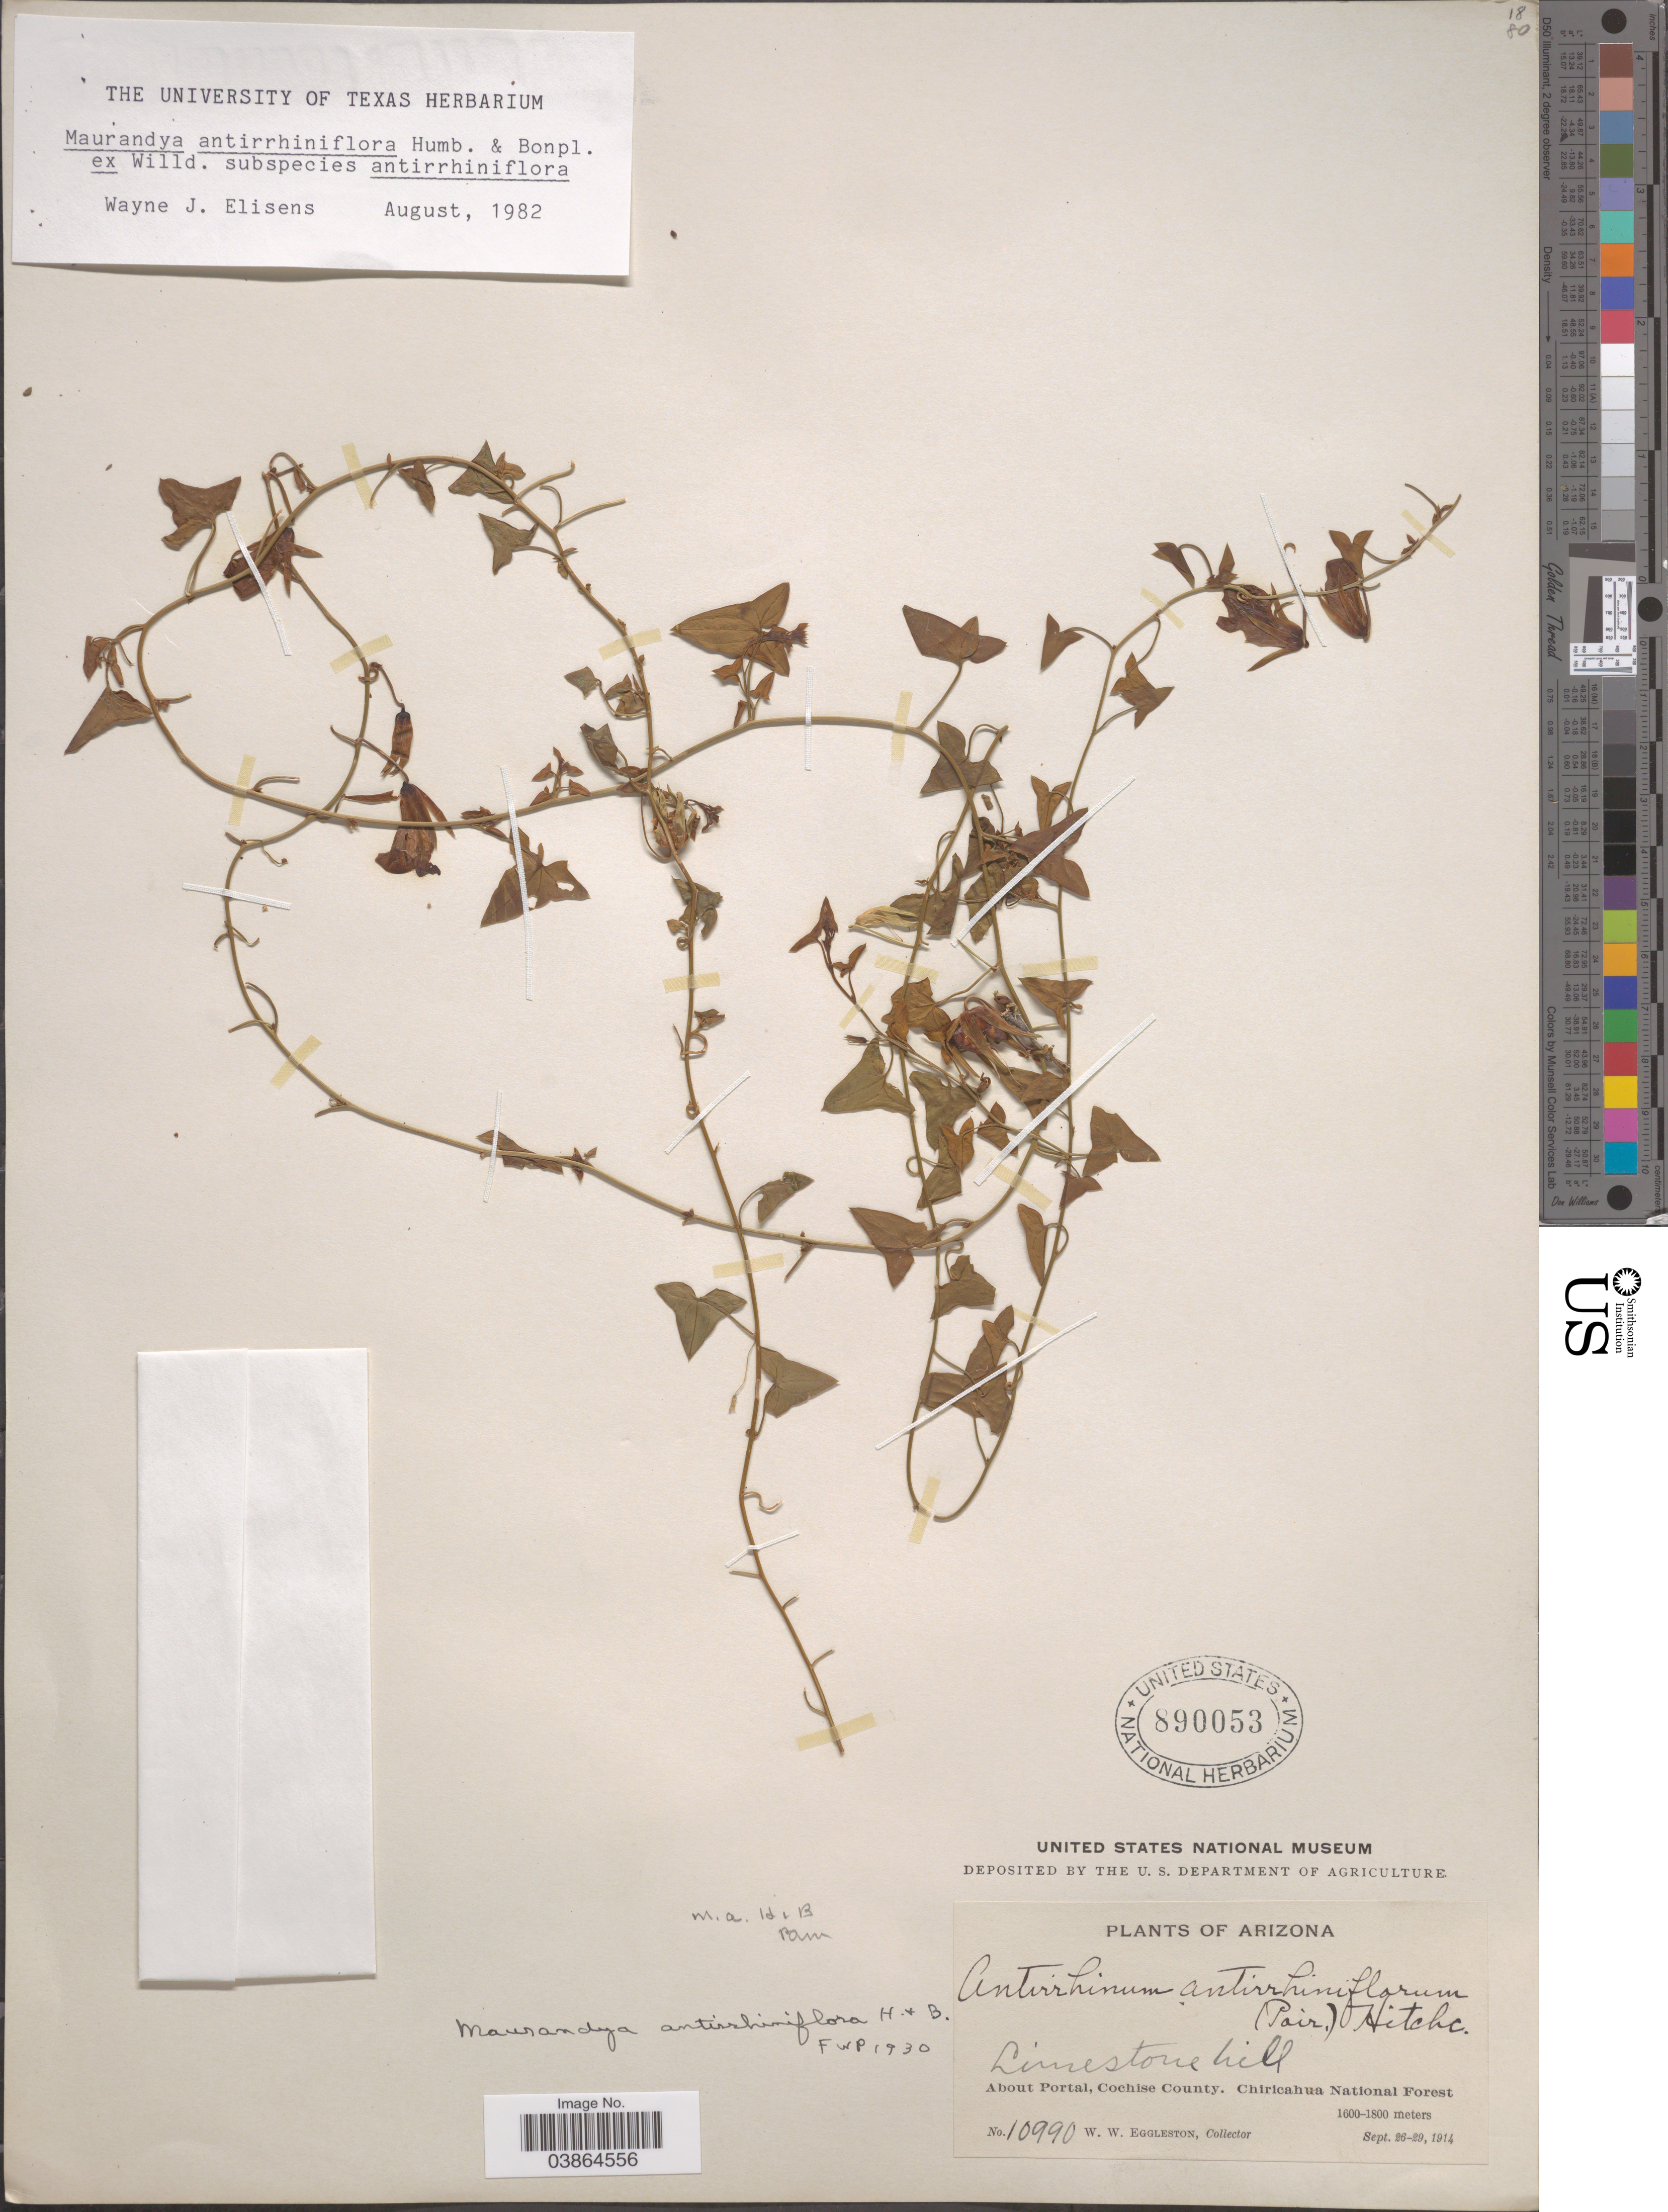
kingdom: Plantae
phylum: Tracheophyta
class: Magnoliopsida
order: Lamiales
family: Plantaginaceae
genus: Maurandya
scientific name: Maurandya antirrhiniflora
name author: Humb. & Bonpl. ex Willd.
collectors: W. W. Eggleston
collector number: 10990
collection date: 1914-09-26/1914-09-29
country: United States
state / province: Arizona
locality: Limestone hill. About Portal, Cochies County. Chiricahua National Forest.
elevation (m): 1600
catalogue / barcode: US 890053